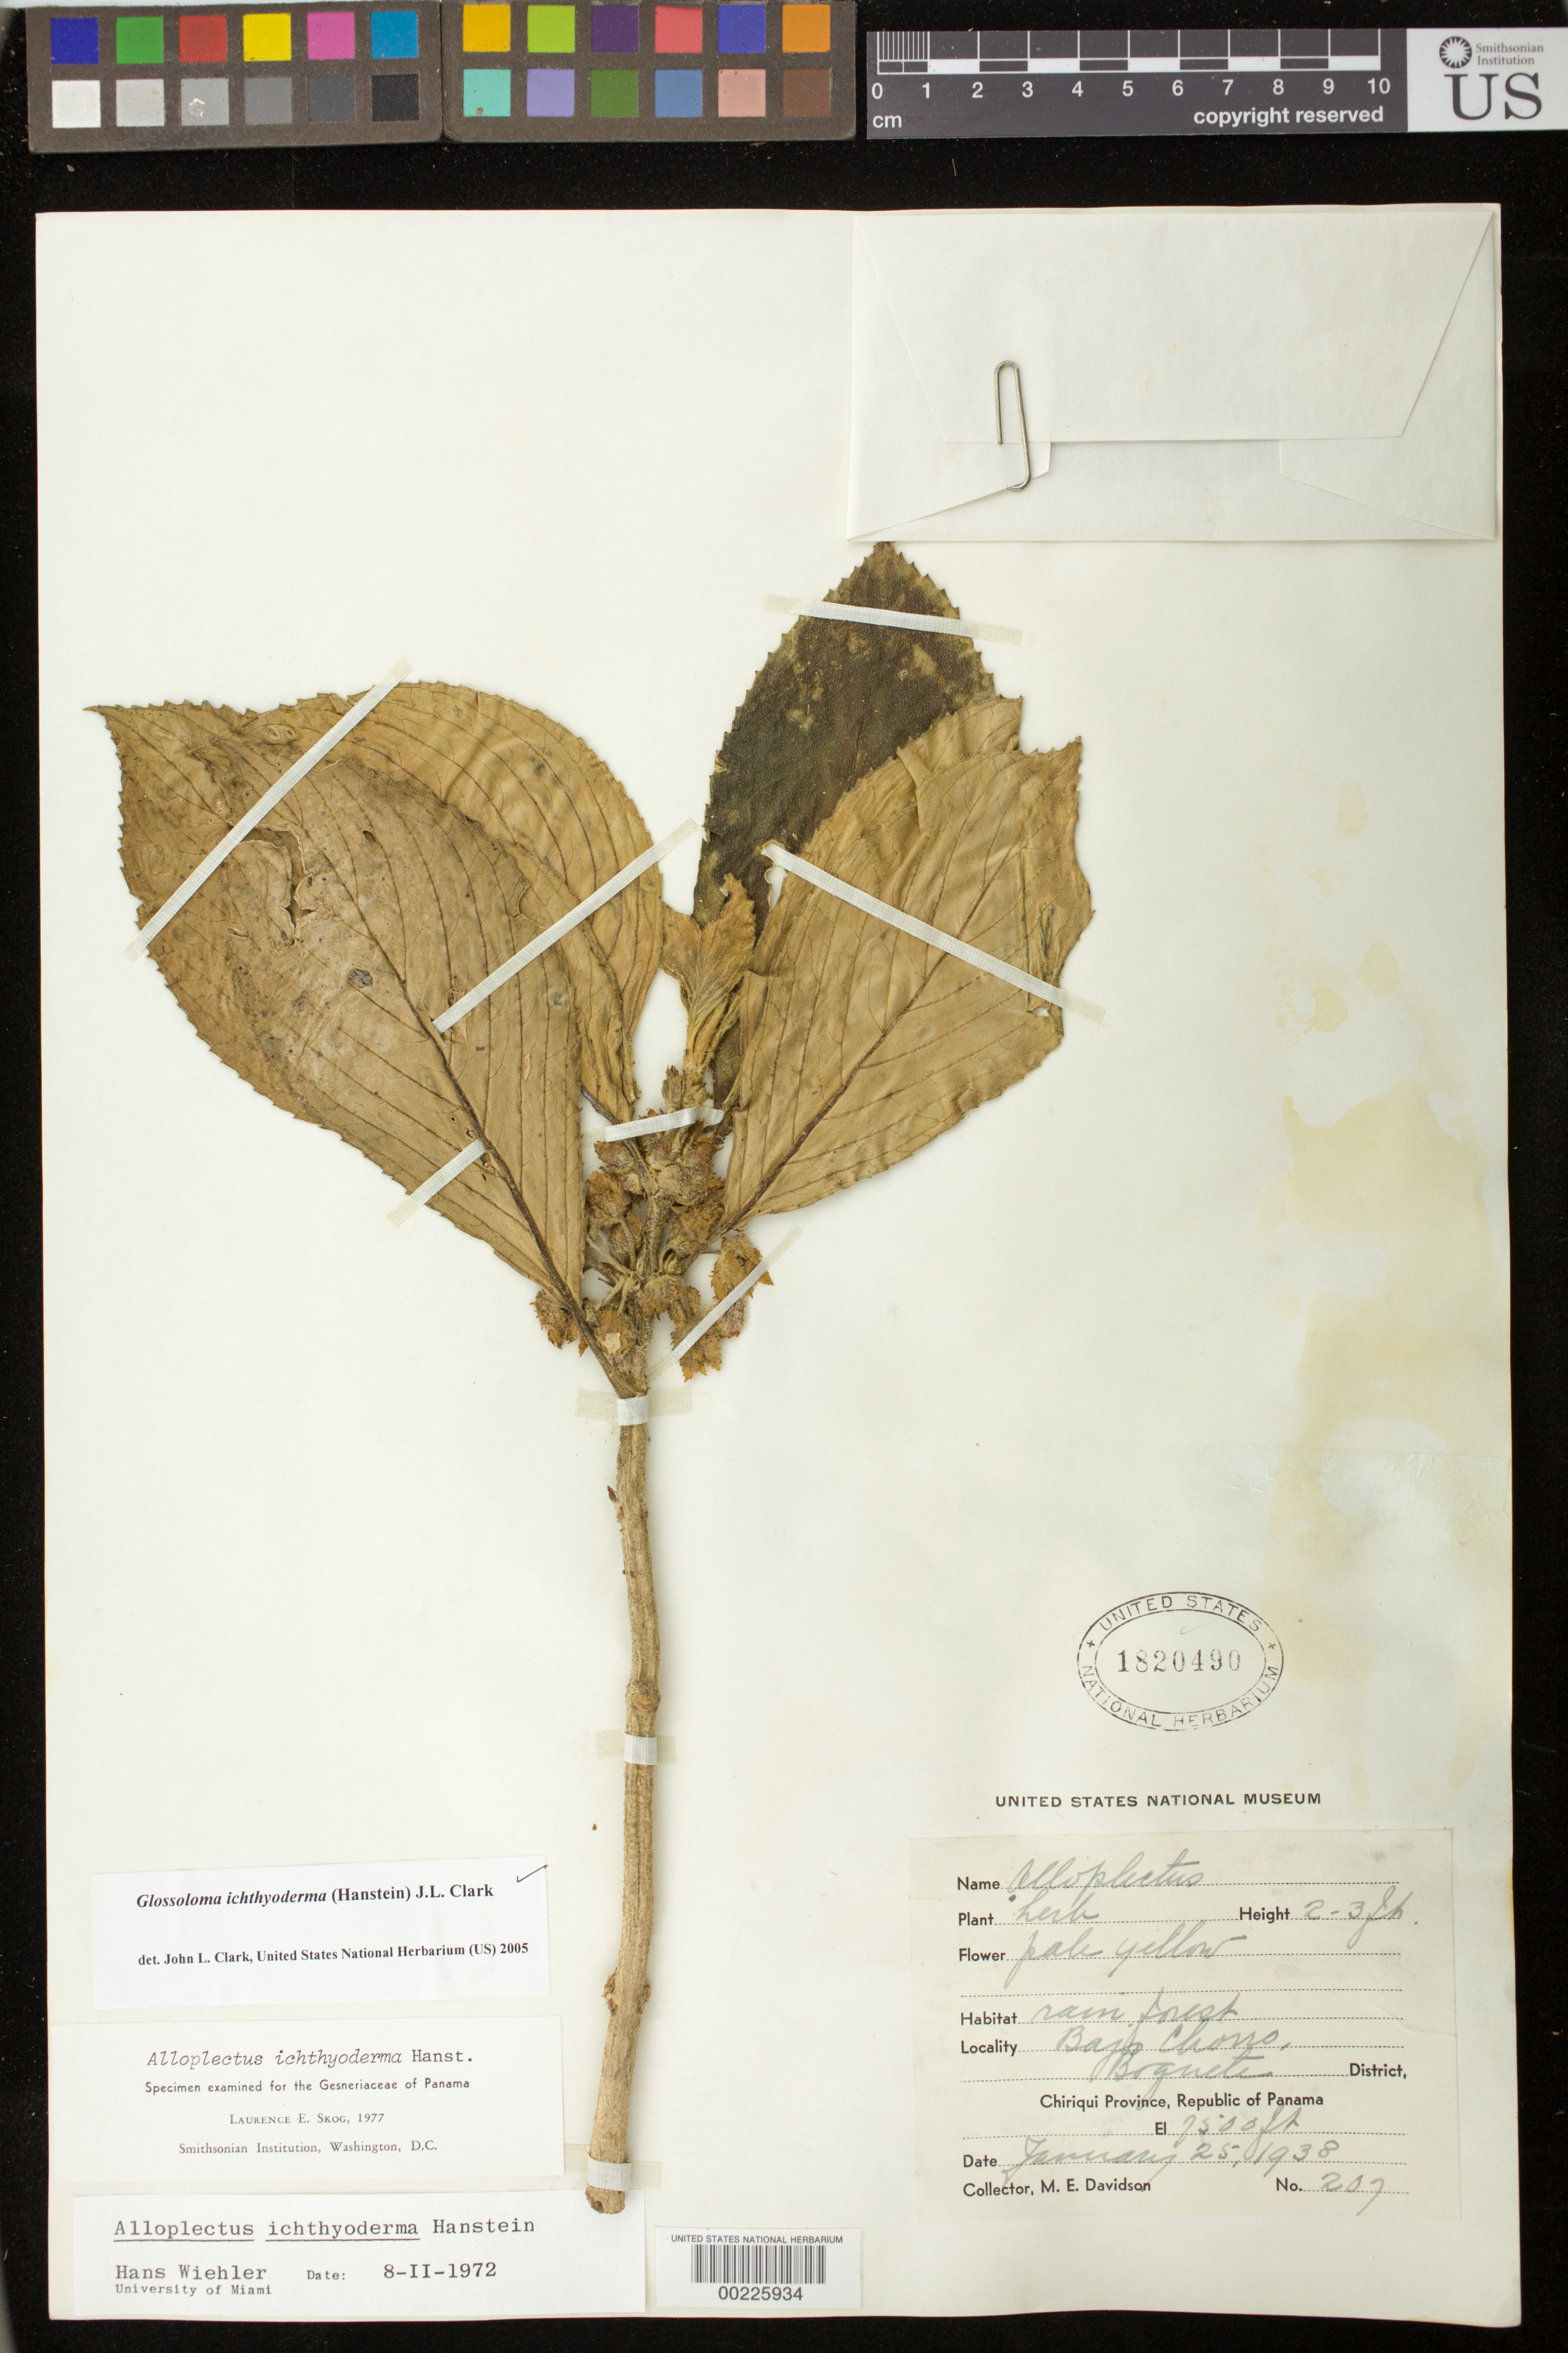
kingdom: Plantae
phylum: Tracheophyta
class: Magnoliopsida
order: Lamiales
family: Gesneriaceae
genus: Glossoloma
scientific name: Glossoloma ichthyoderma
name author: (Hanst.) J.L. Clark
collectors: M. E. Davidson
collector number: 207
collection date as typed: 25 Jan 1938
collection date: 1938-01-25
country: Panama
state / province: Chiriquí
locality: Bajo Chorro, Boquete District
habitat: Rain forest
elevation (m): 152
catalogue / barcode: US 1820490